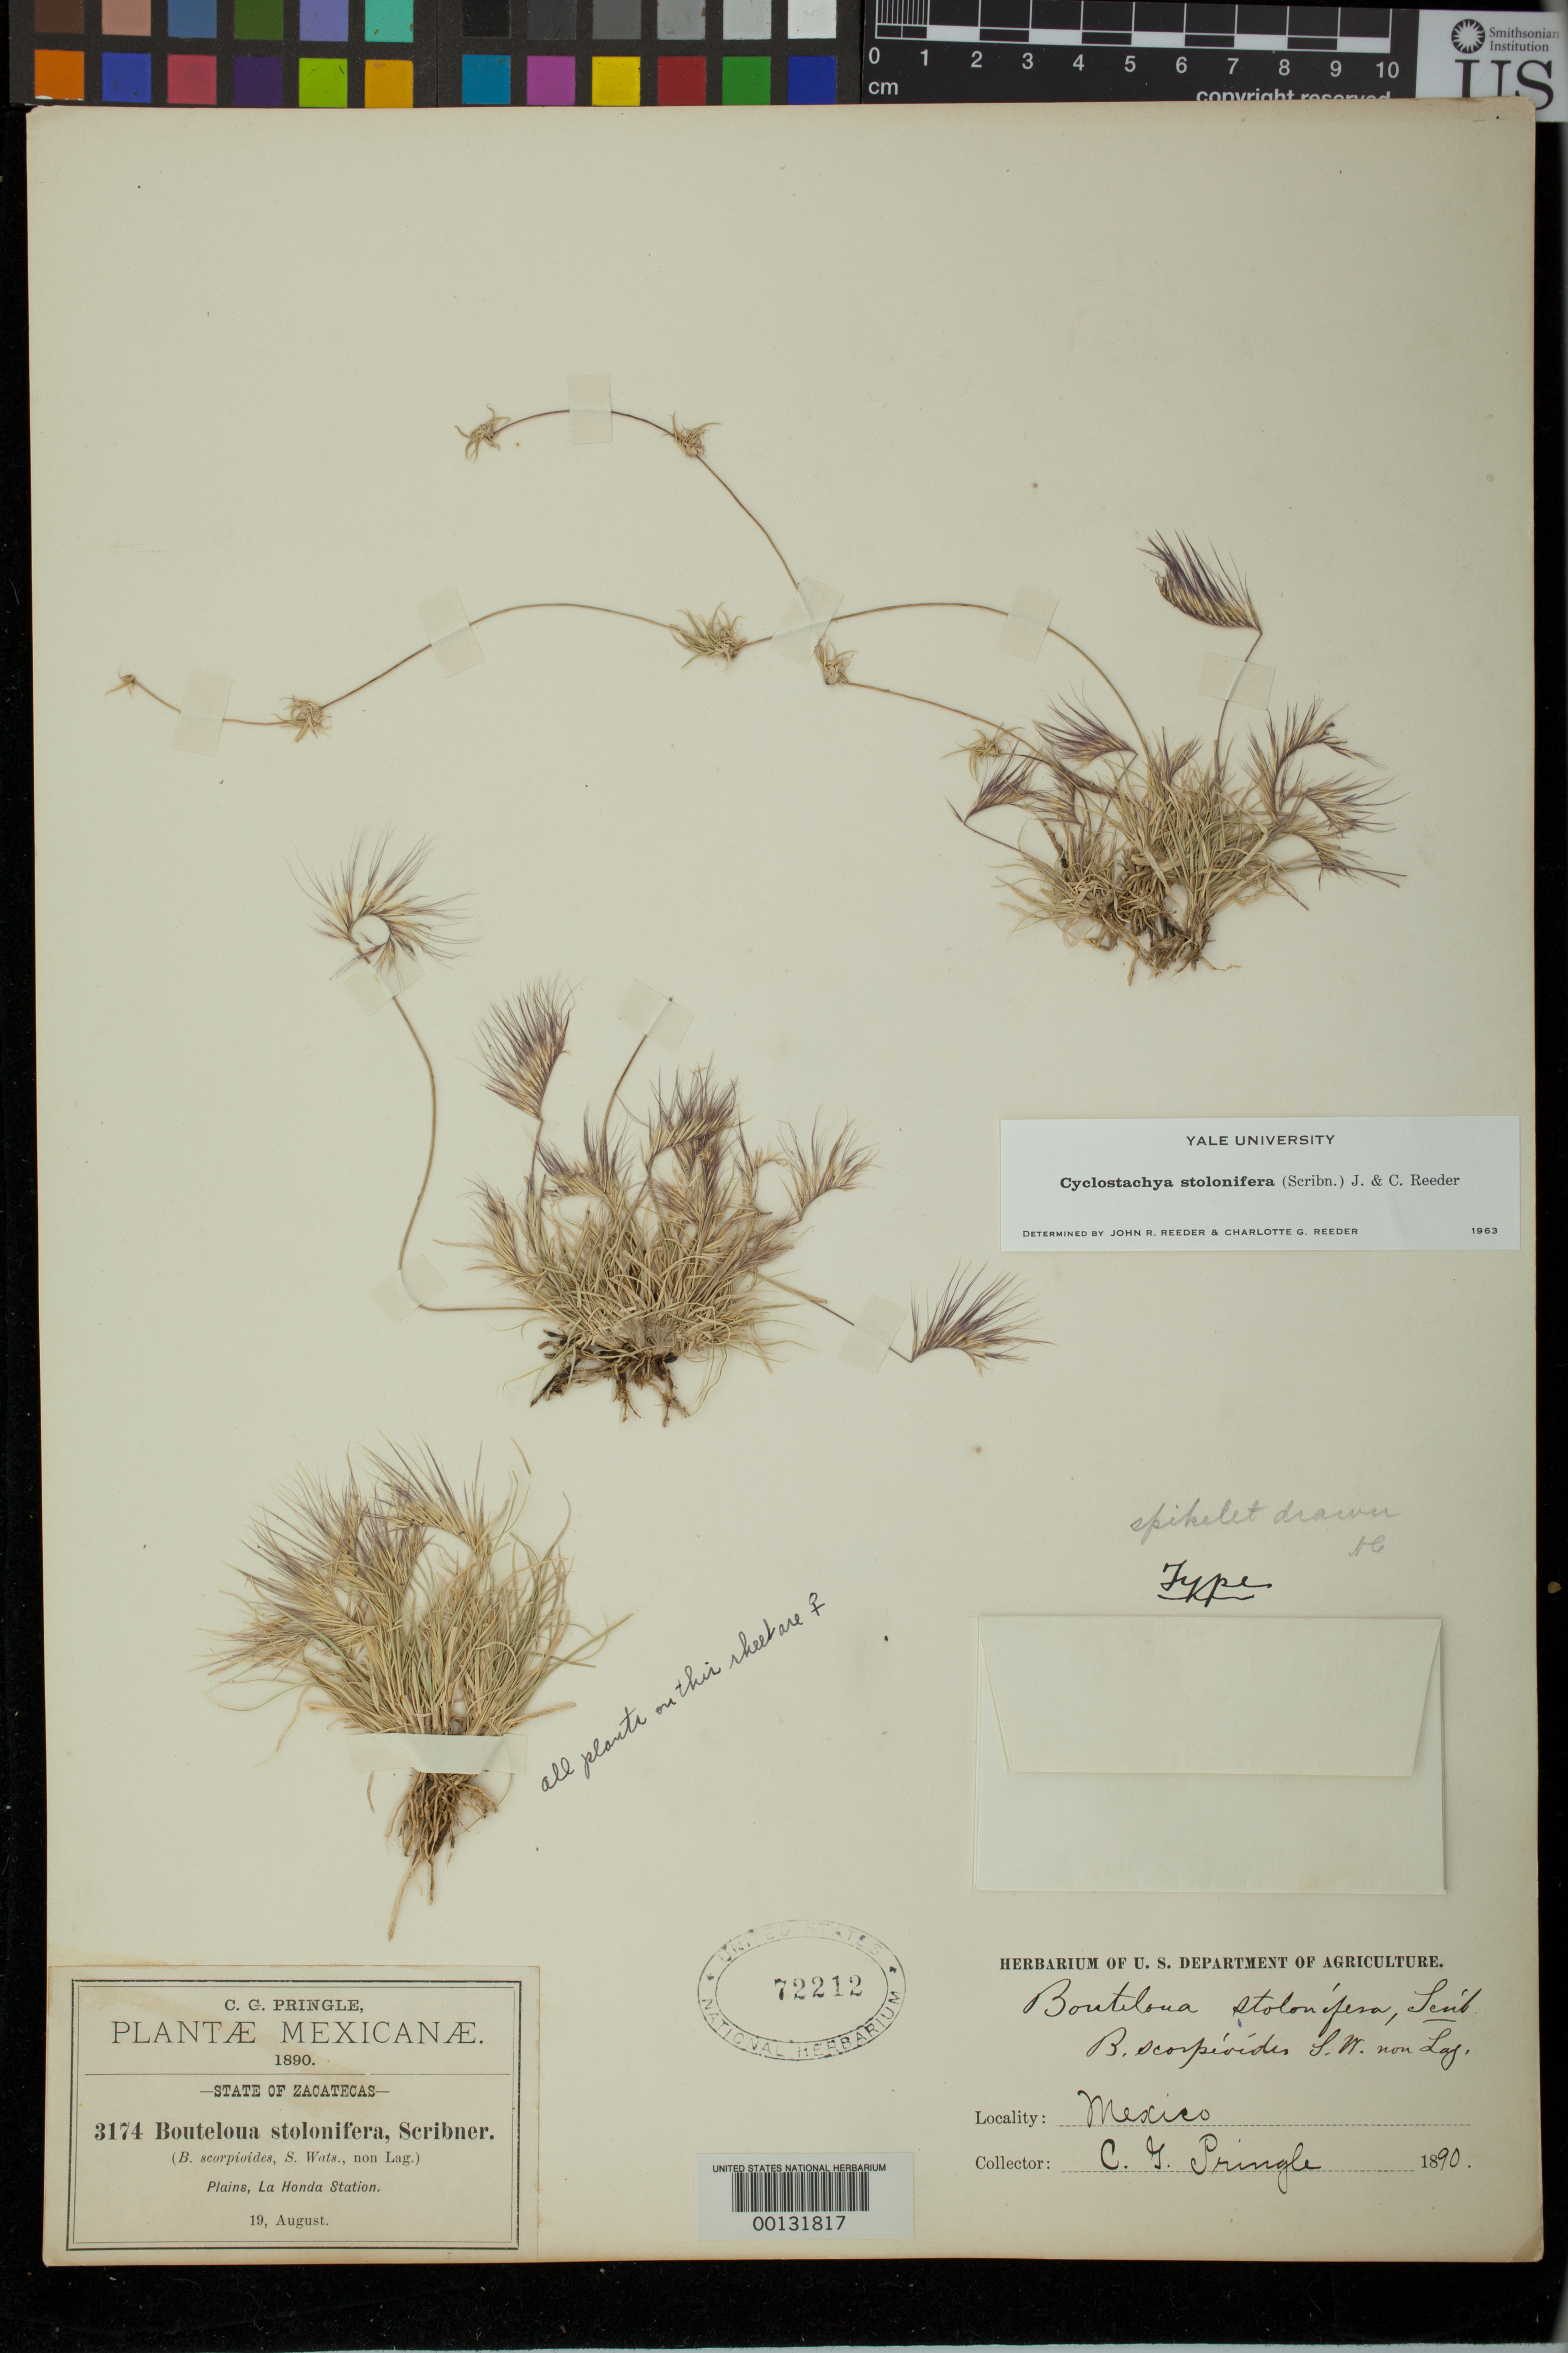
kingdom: Plantae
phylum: Tracheophyta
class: Liliopsida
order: Poales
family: Poaceae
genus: Bouteloua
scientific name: Bouteloua stolonifera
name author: Scribn.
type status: Holotype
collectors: C. G. Pringle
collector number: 3174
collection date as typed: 19 Aug 1890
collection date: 1890-08-19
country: Mexico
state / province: Zacatecas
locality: Plains, La Honda Station.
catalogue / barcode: US 72212